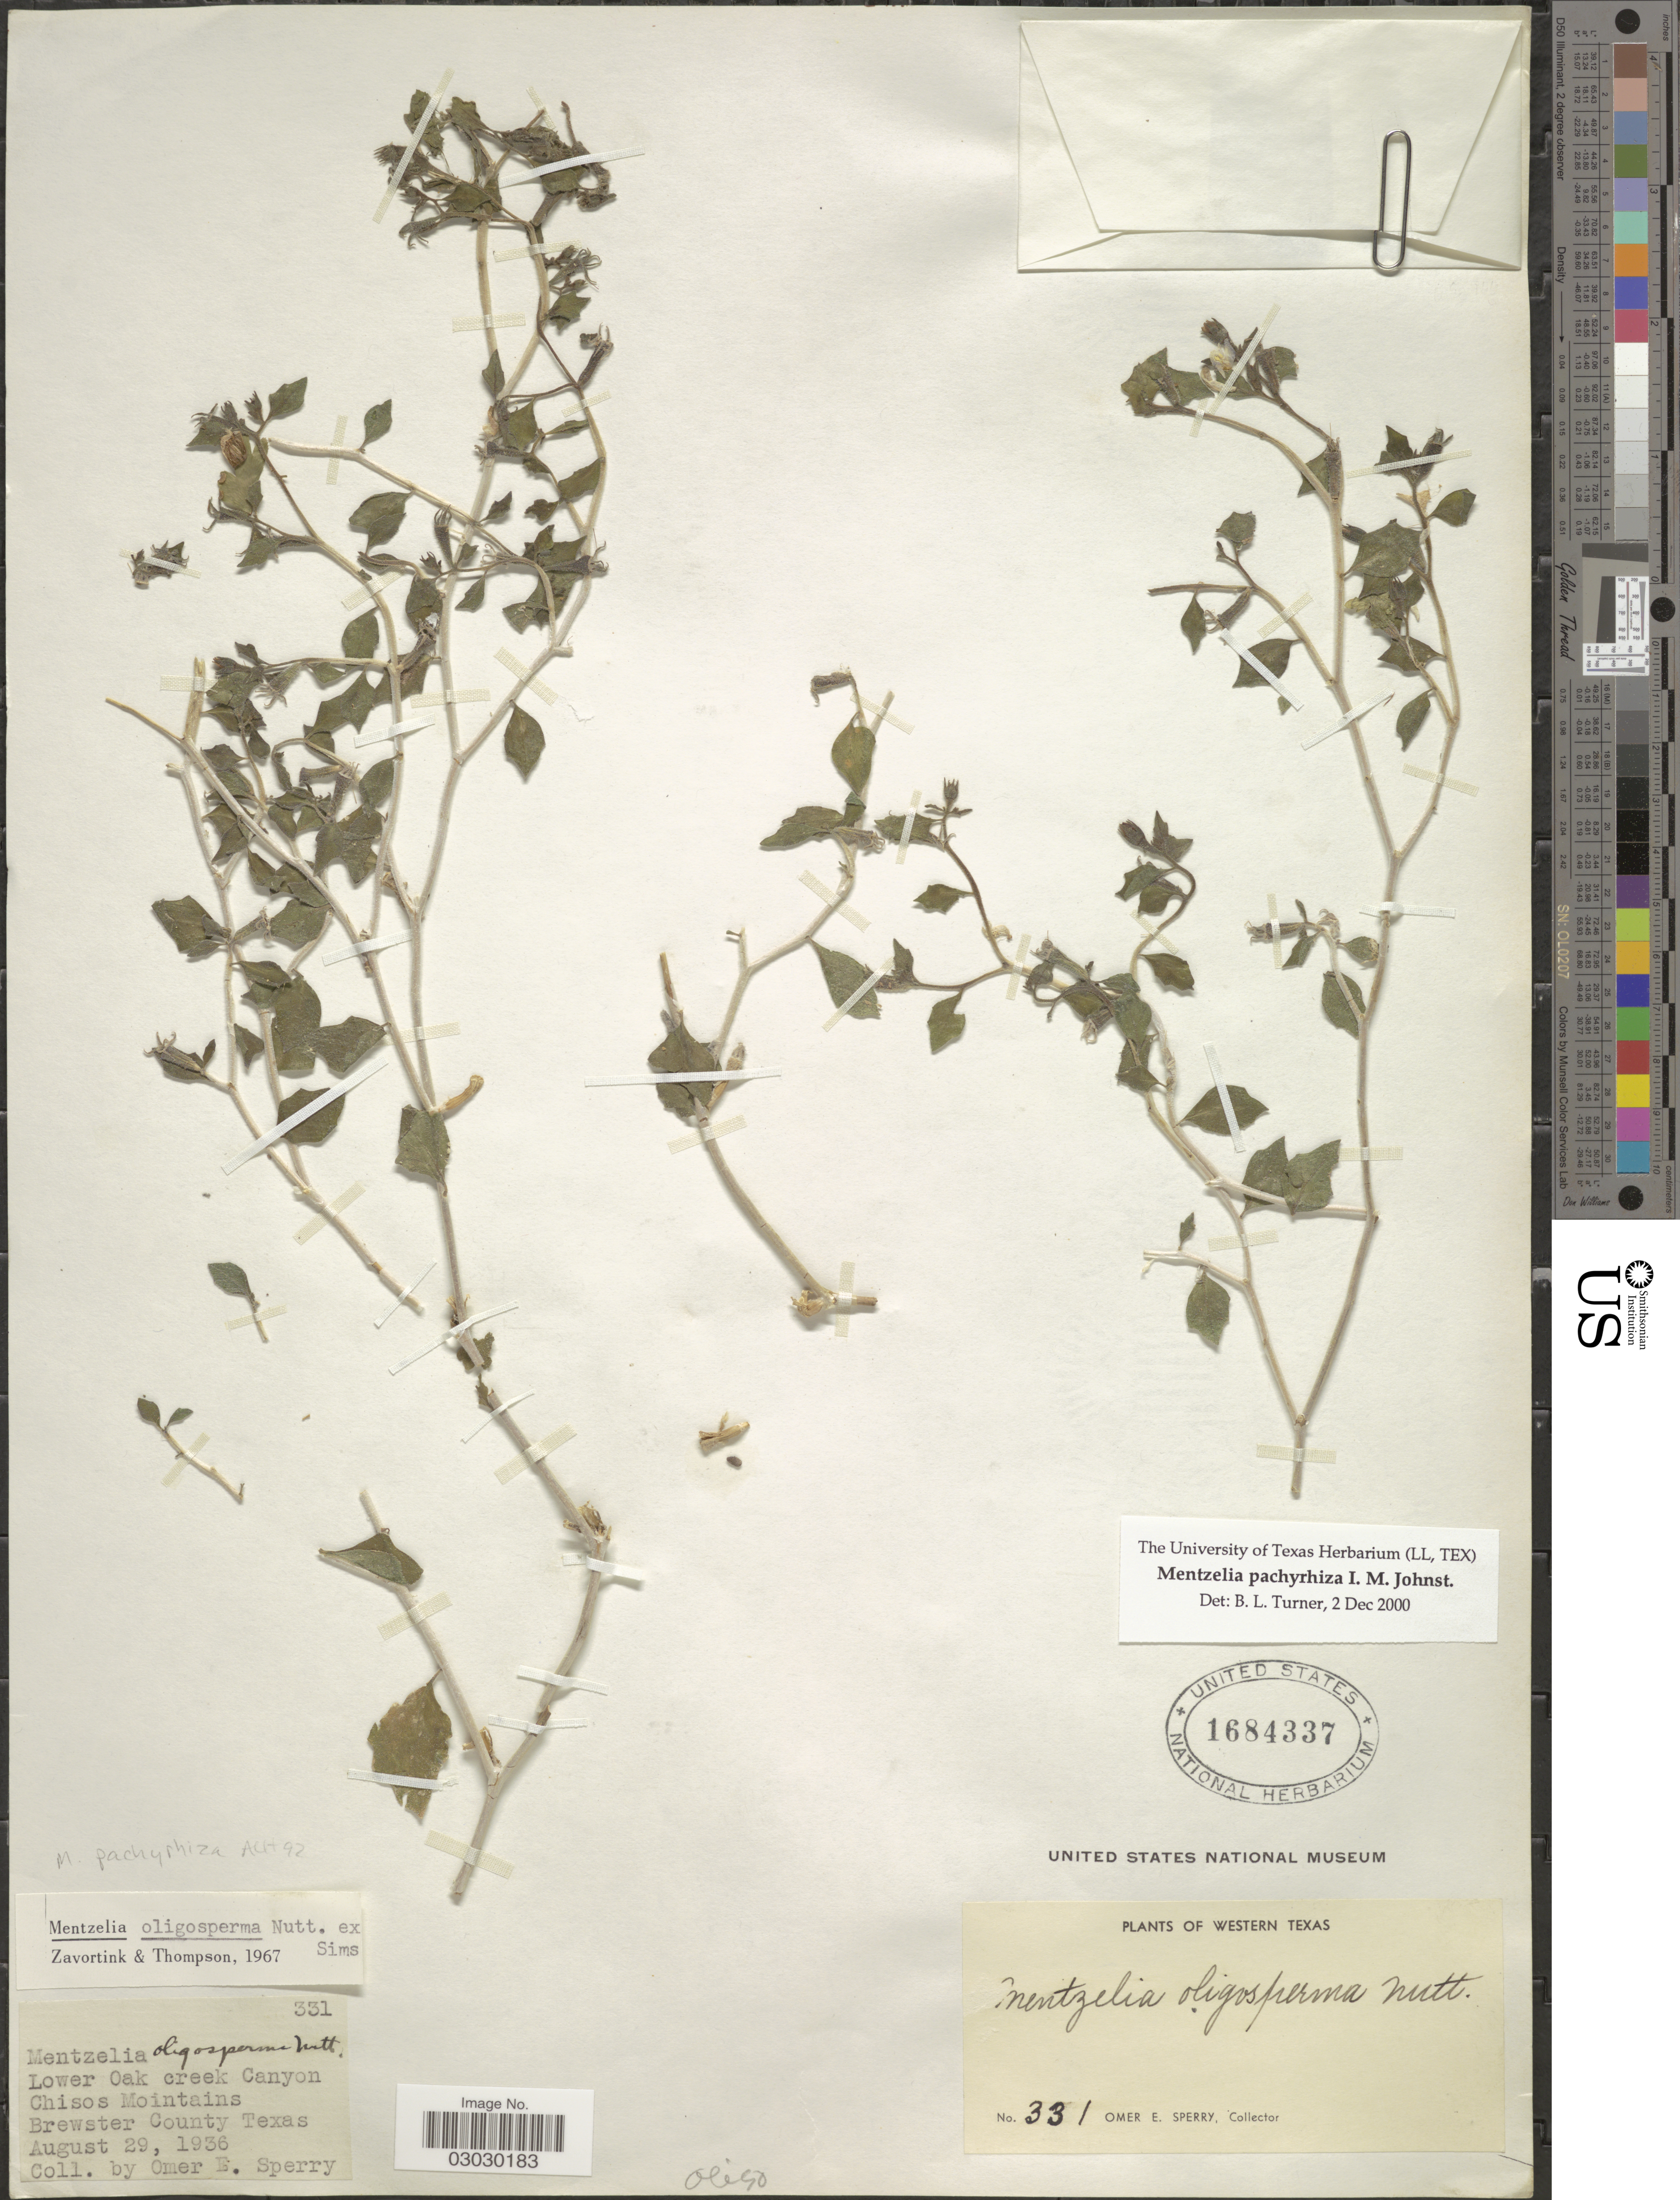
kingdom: Plantae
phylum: Tracheophyta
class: Magnoliopsida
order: Cornales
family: Loasaceae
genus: Mentzelia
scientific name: Mentzelia pachyrhiza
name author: I.M. Johnst.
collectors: O. E. Sperry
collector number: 331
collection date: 1936-08-29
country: United States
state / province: Texas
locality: Western Texas, Lower Oak Creek Canyon, Chisos Mointains, Brewster County Texas.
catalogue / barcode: US 1684337